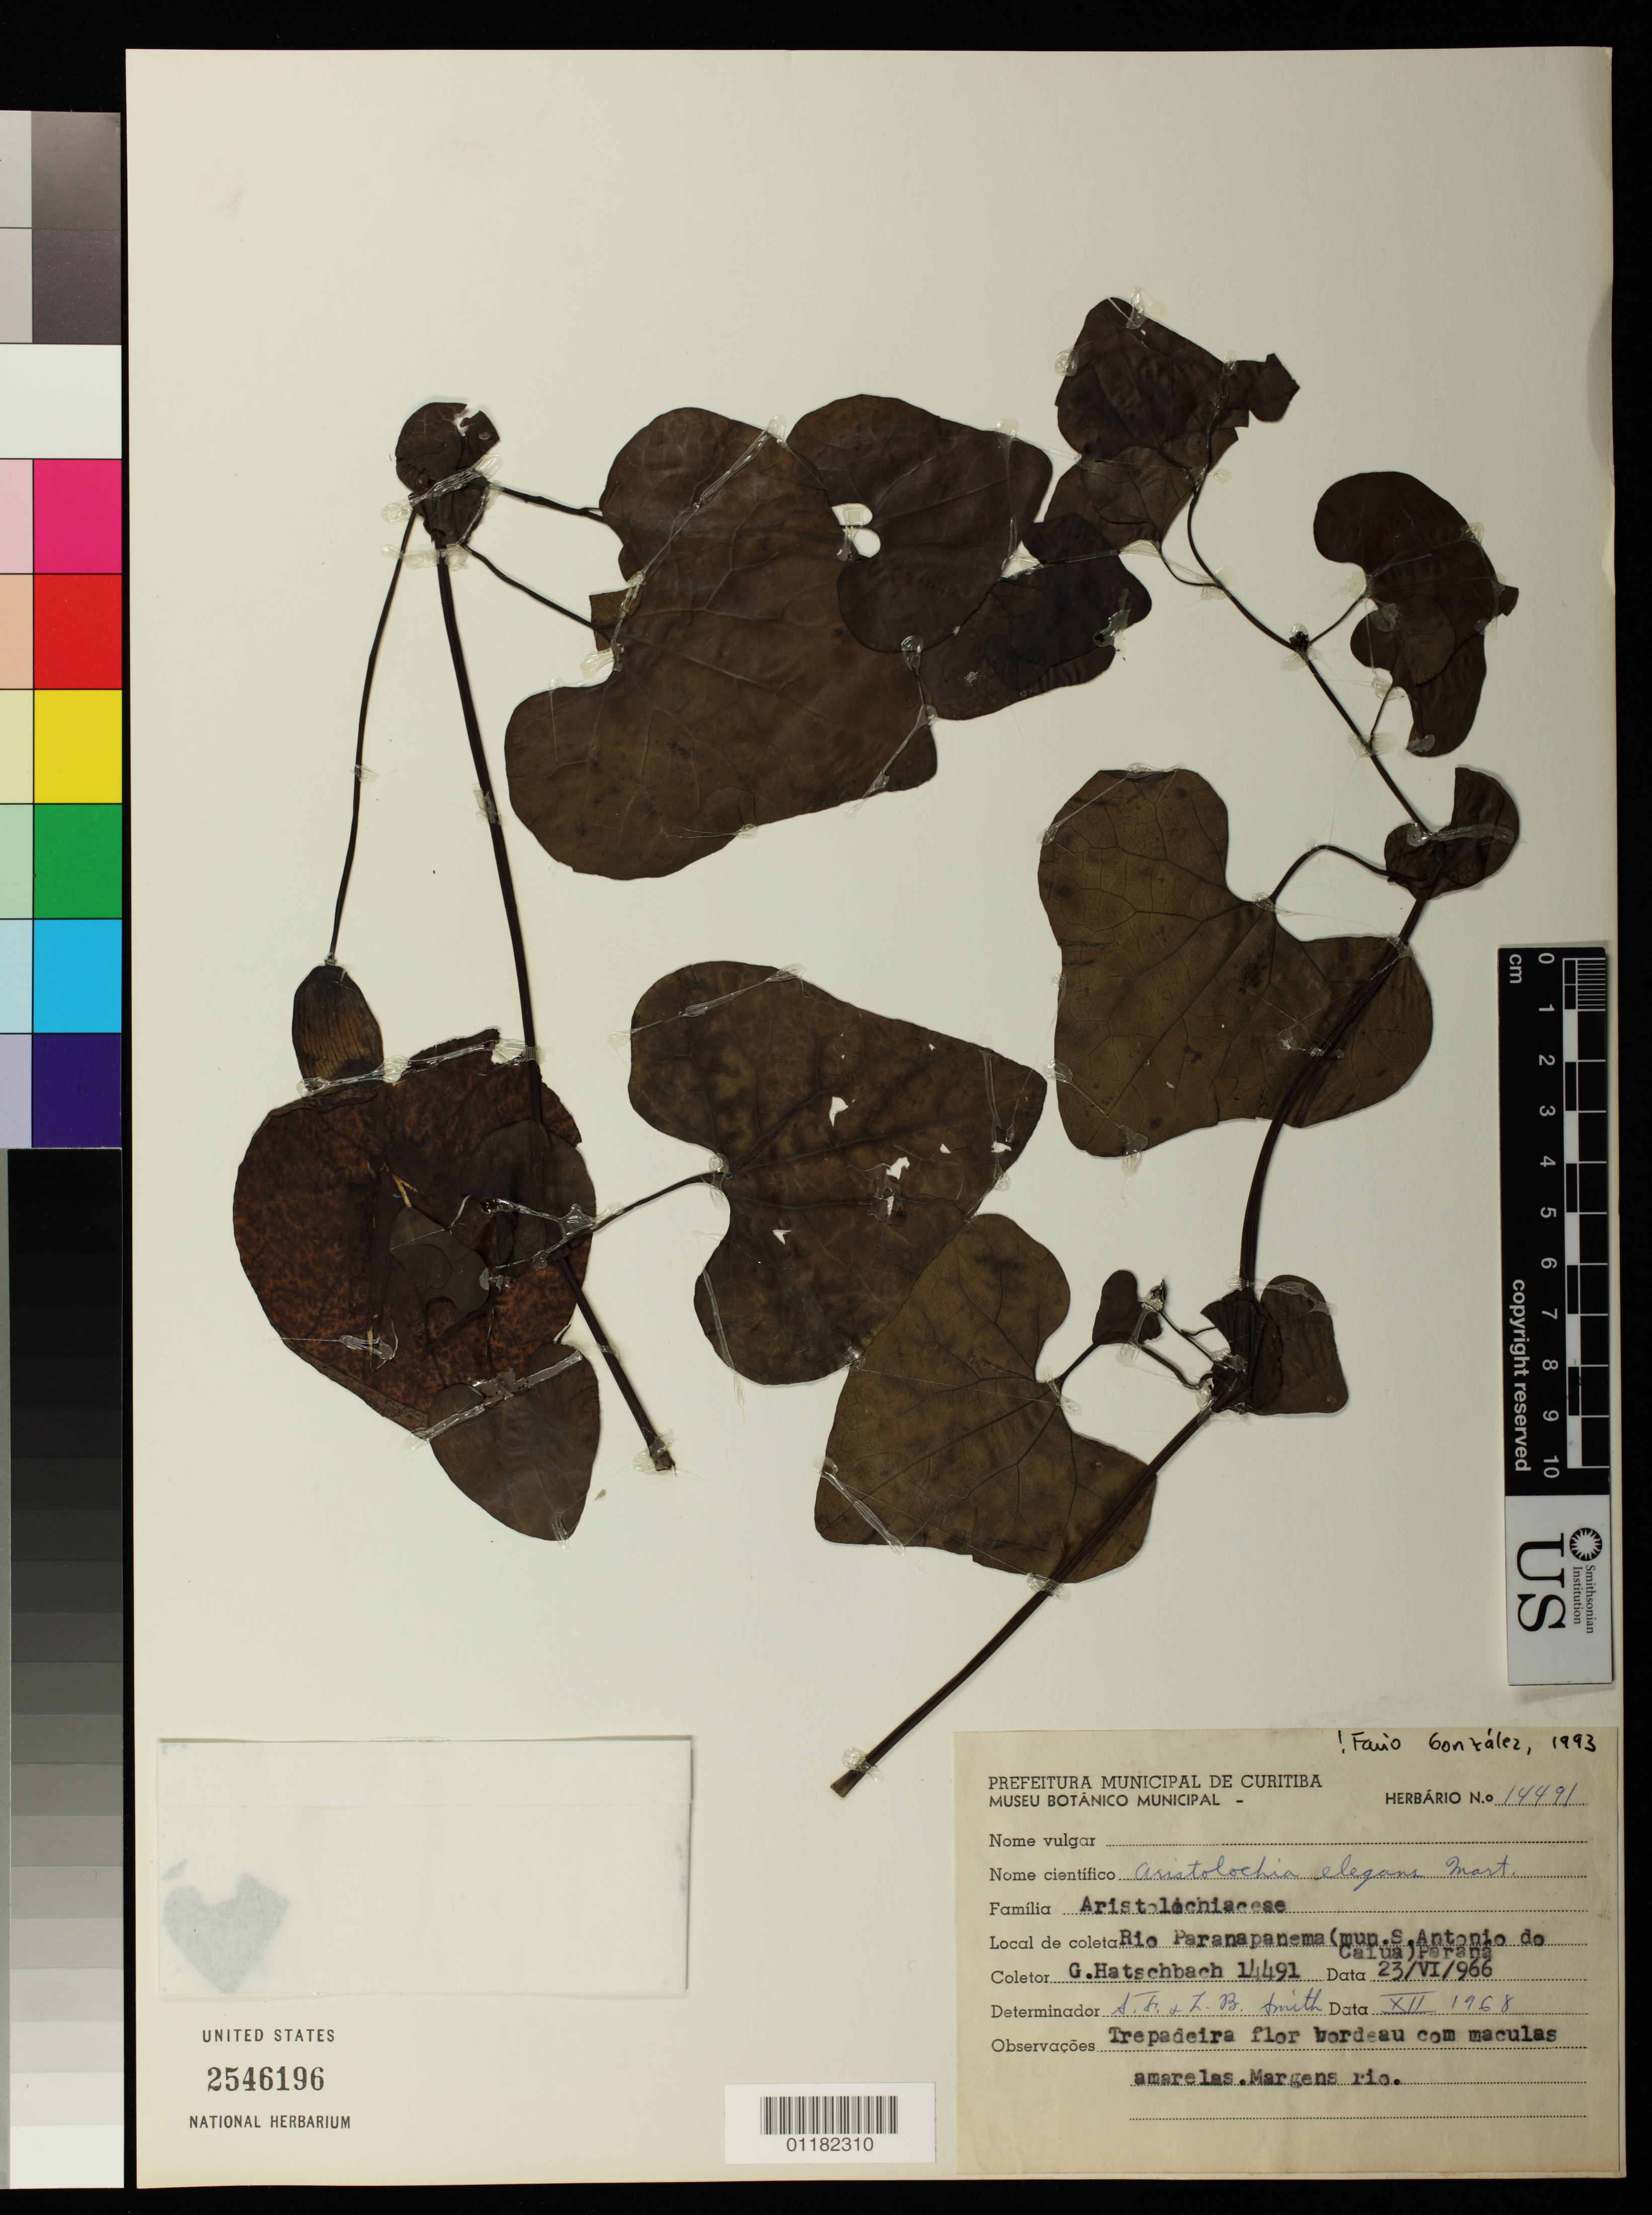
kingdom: Plantae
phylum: Tracheophyta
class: Magnoliopsida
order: Piperales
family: Aristolochiaceae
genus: Aristolochia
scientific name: Aristolochia elegans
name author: Mast.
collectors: G. Hatschbach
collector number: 14491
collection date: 1966-06-23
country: Brazil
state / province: Paraná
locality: Rio Paranapanema Santo Antônio do Caiuá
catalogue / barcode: US 2546196